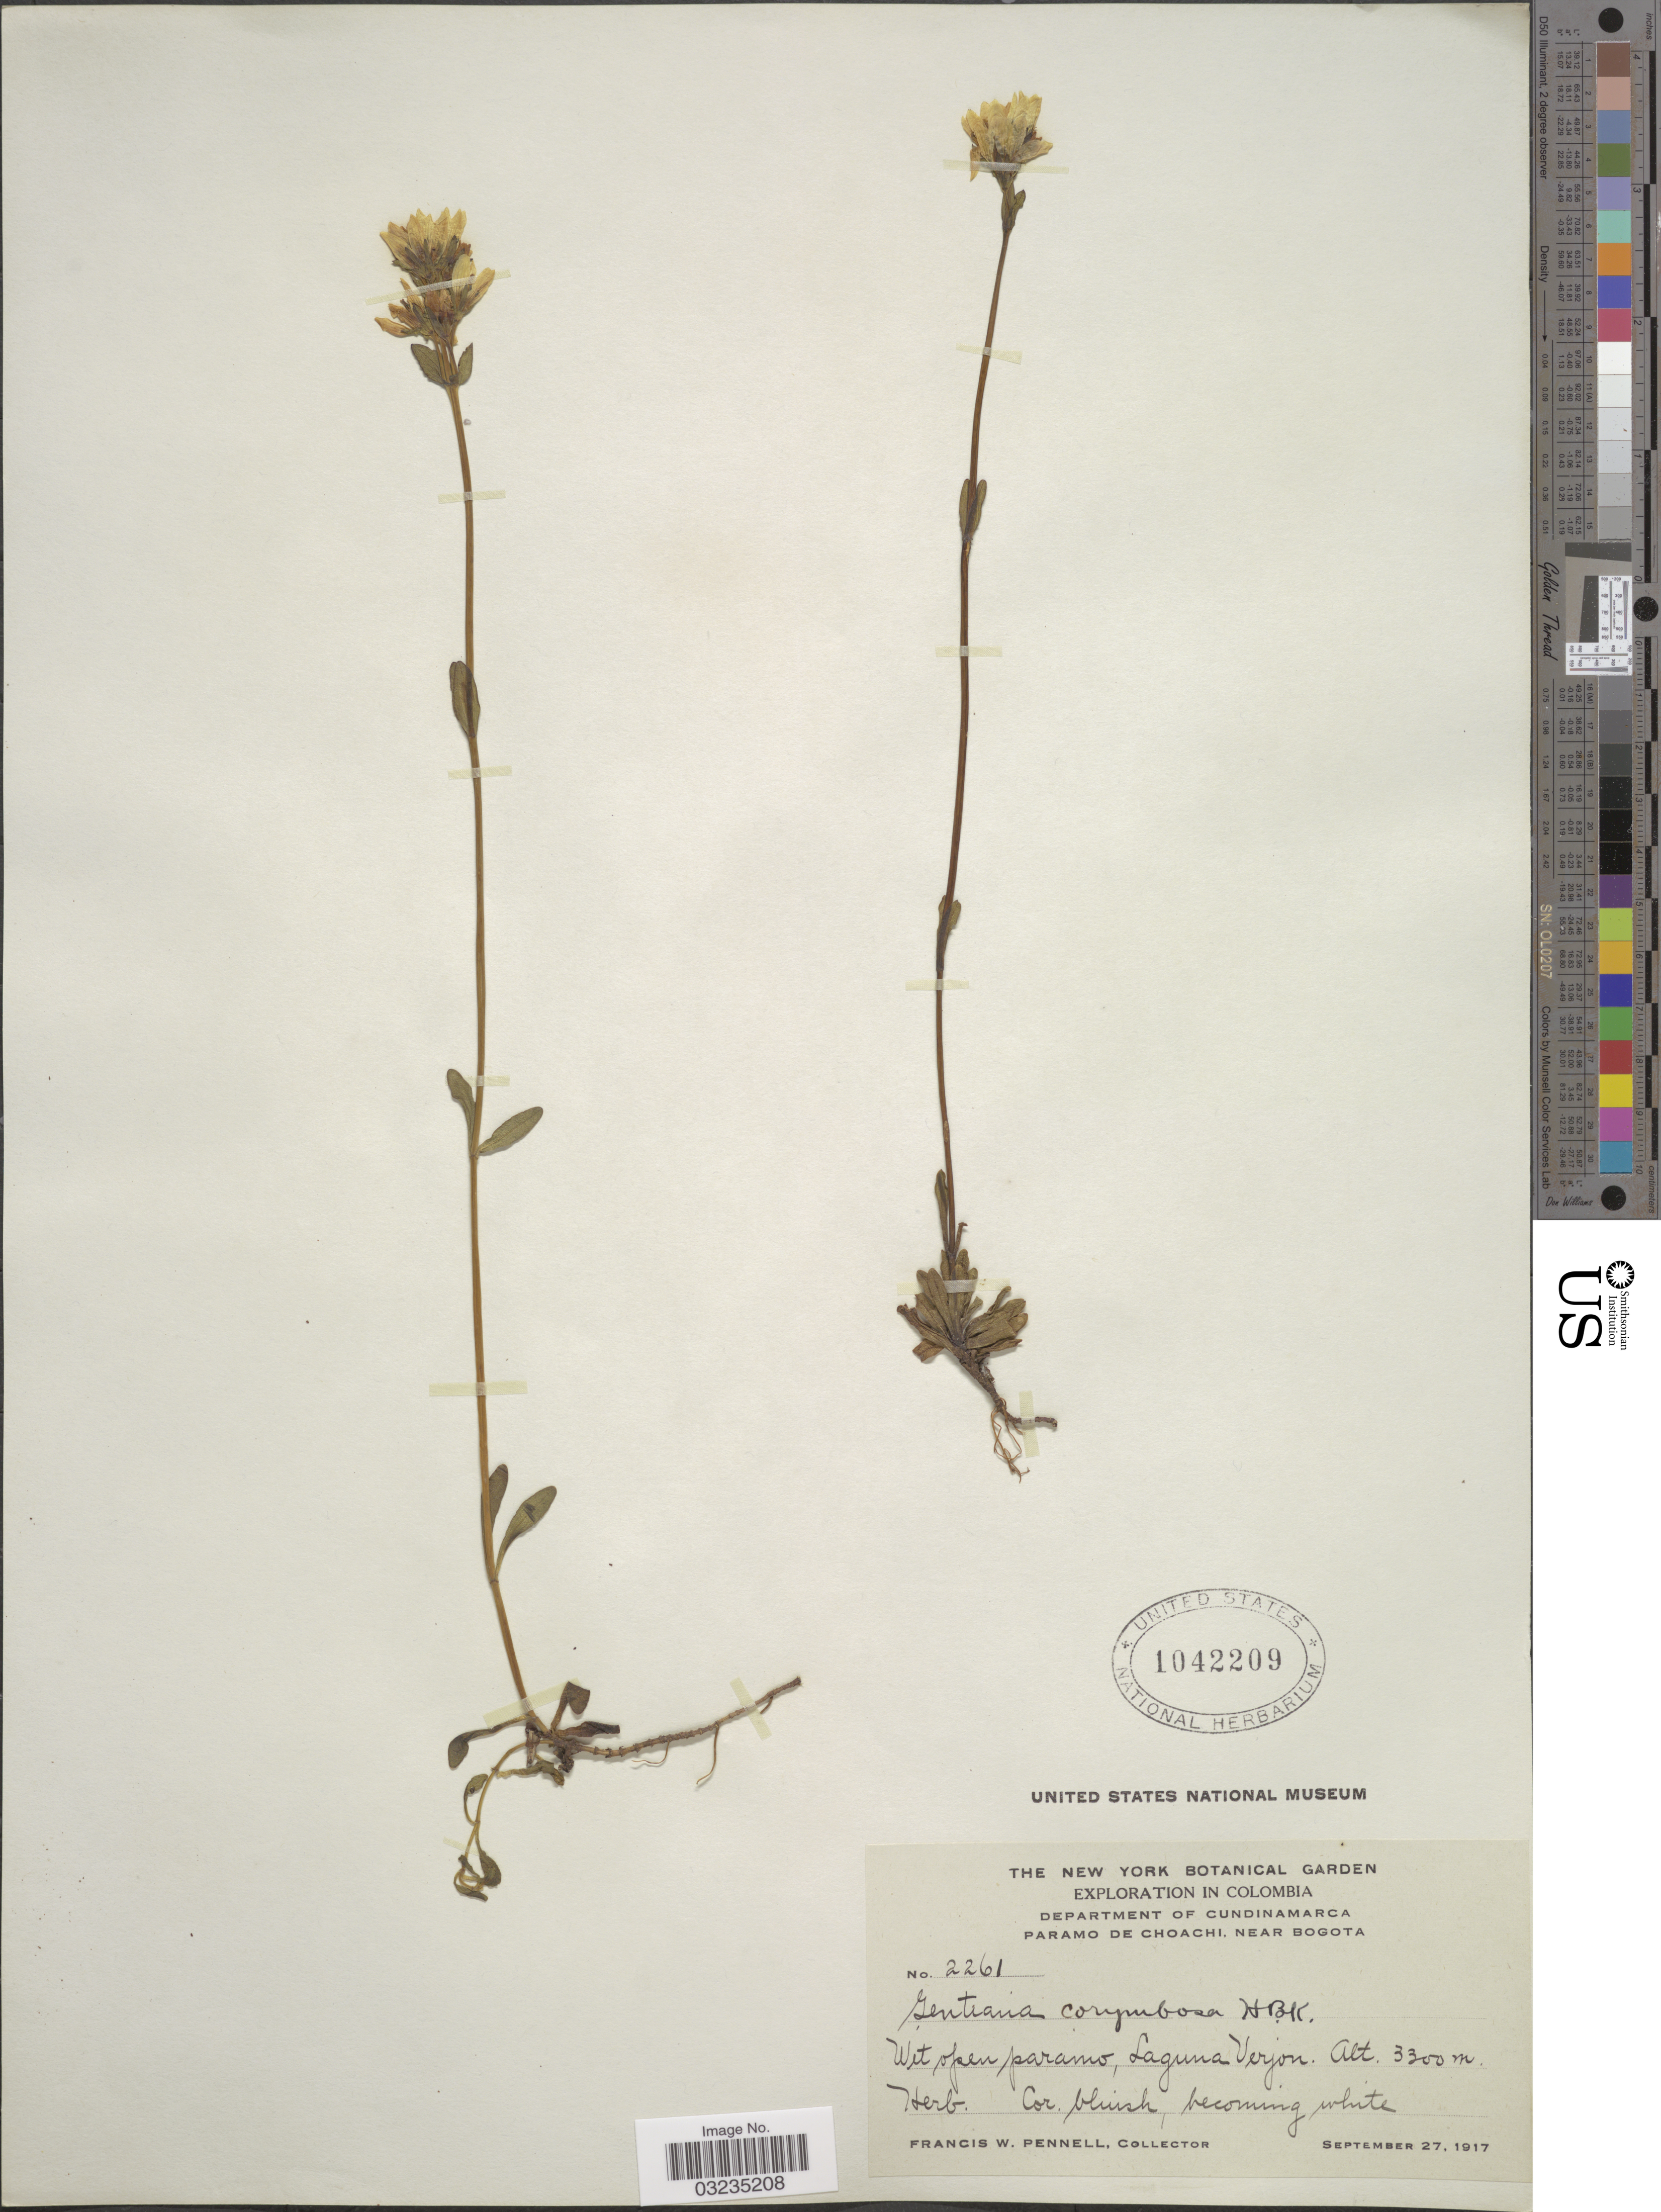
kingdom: Plantae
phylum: Tracheophyta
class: Magnoliopsida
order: Gentianales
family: Gentianaceae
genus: Gentiana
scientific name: Gentiana corymbosa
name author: Humb. et al.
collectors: F. W. Pennell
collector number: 2261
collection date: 1917-09-27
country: Colombia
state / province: Cundinamarca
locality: Department of Cundinamarca. Paramo de Choachi, Near Bogota. Laguna Verjon.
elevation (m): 3300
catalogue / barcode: US 1042209